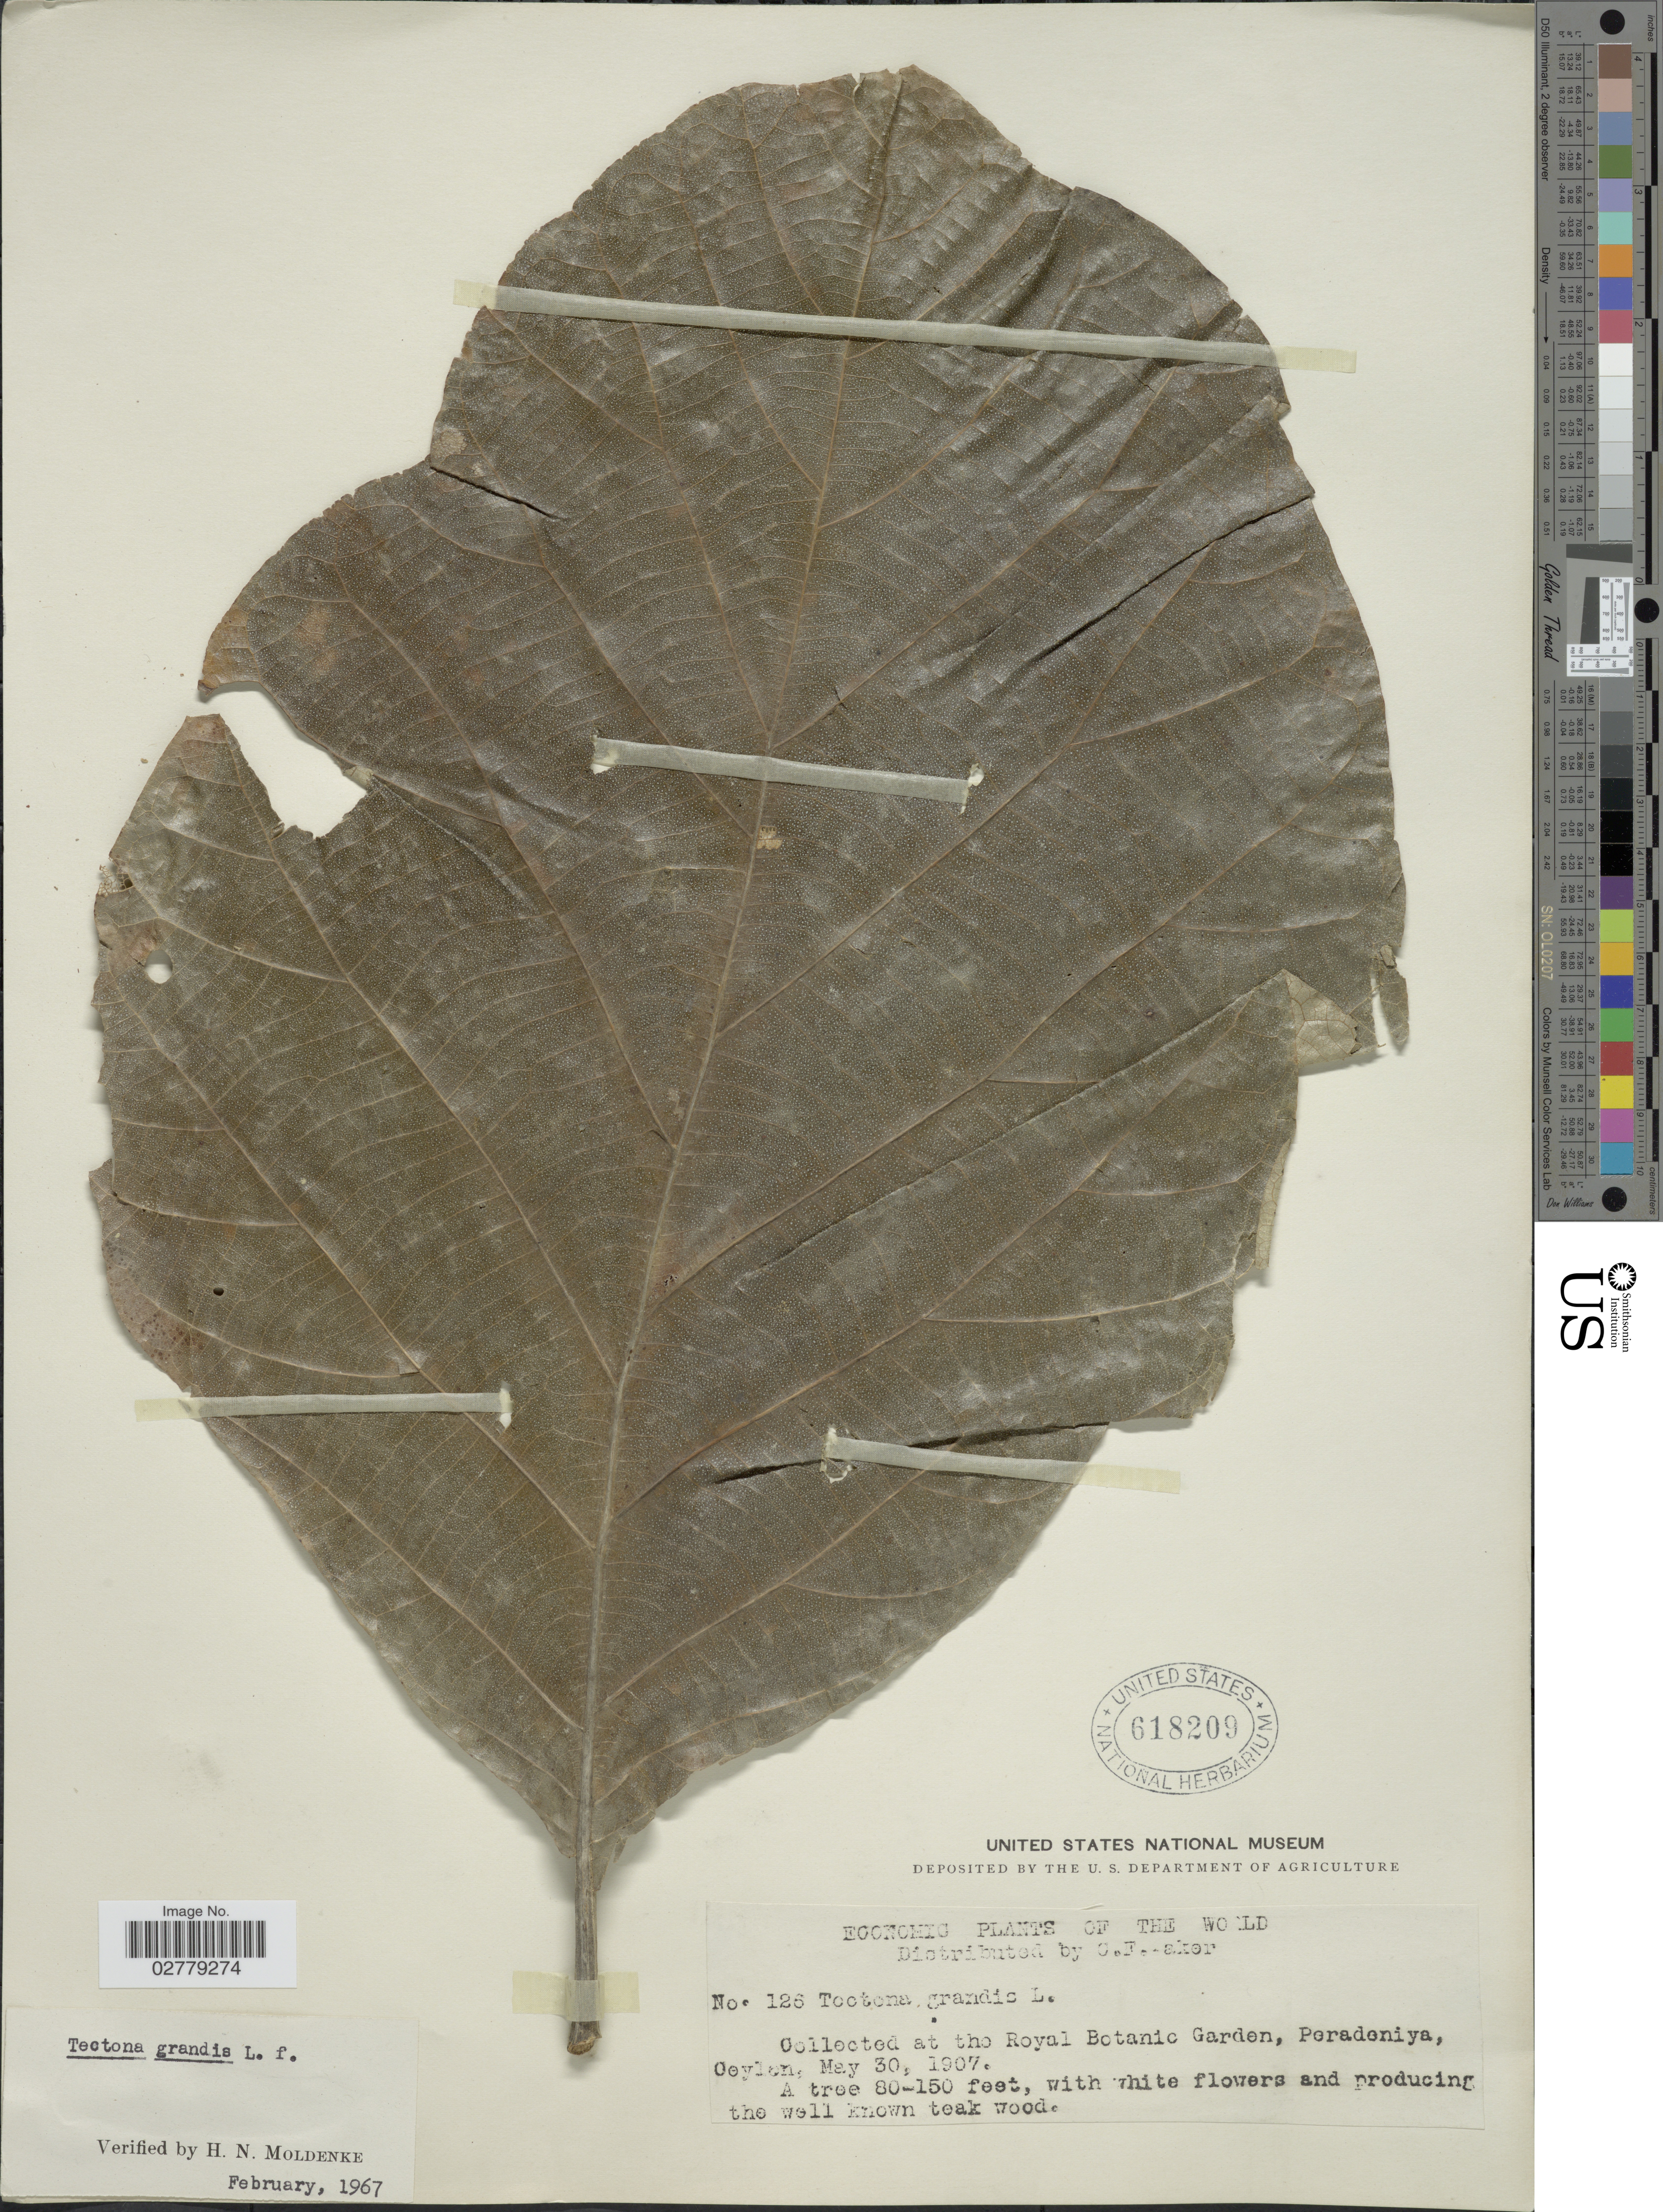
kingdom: Plantae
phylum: Tracheophyta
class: Magnoliopsida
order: Lamiales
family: Lamiaceae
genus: Tectona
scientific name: Tectona grandis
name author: L. f.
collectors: C. F. Baker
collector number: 126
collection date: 1907-05-30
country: Sri Lanka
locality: Royal Botanic Garden, Peradeniya, Ceylon.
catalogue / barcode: US 618209